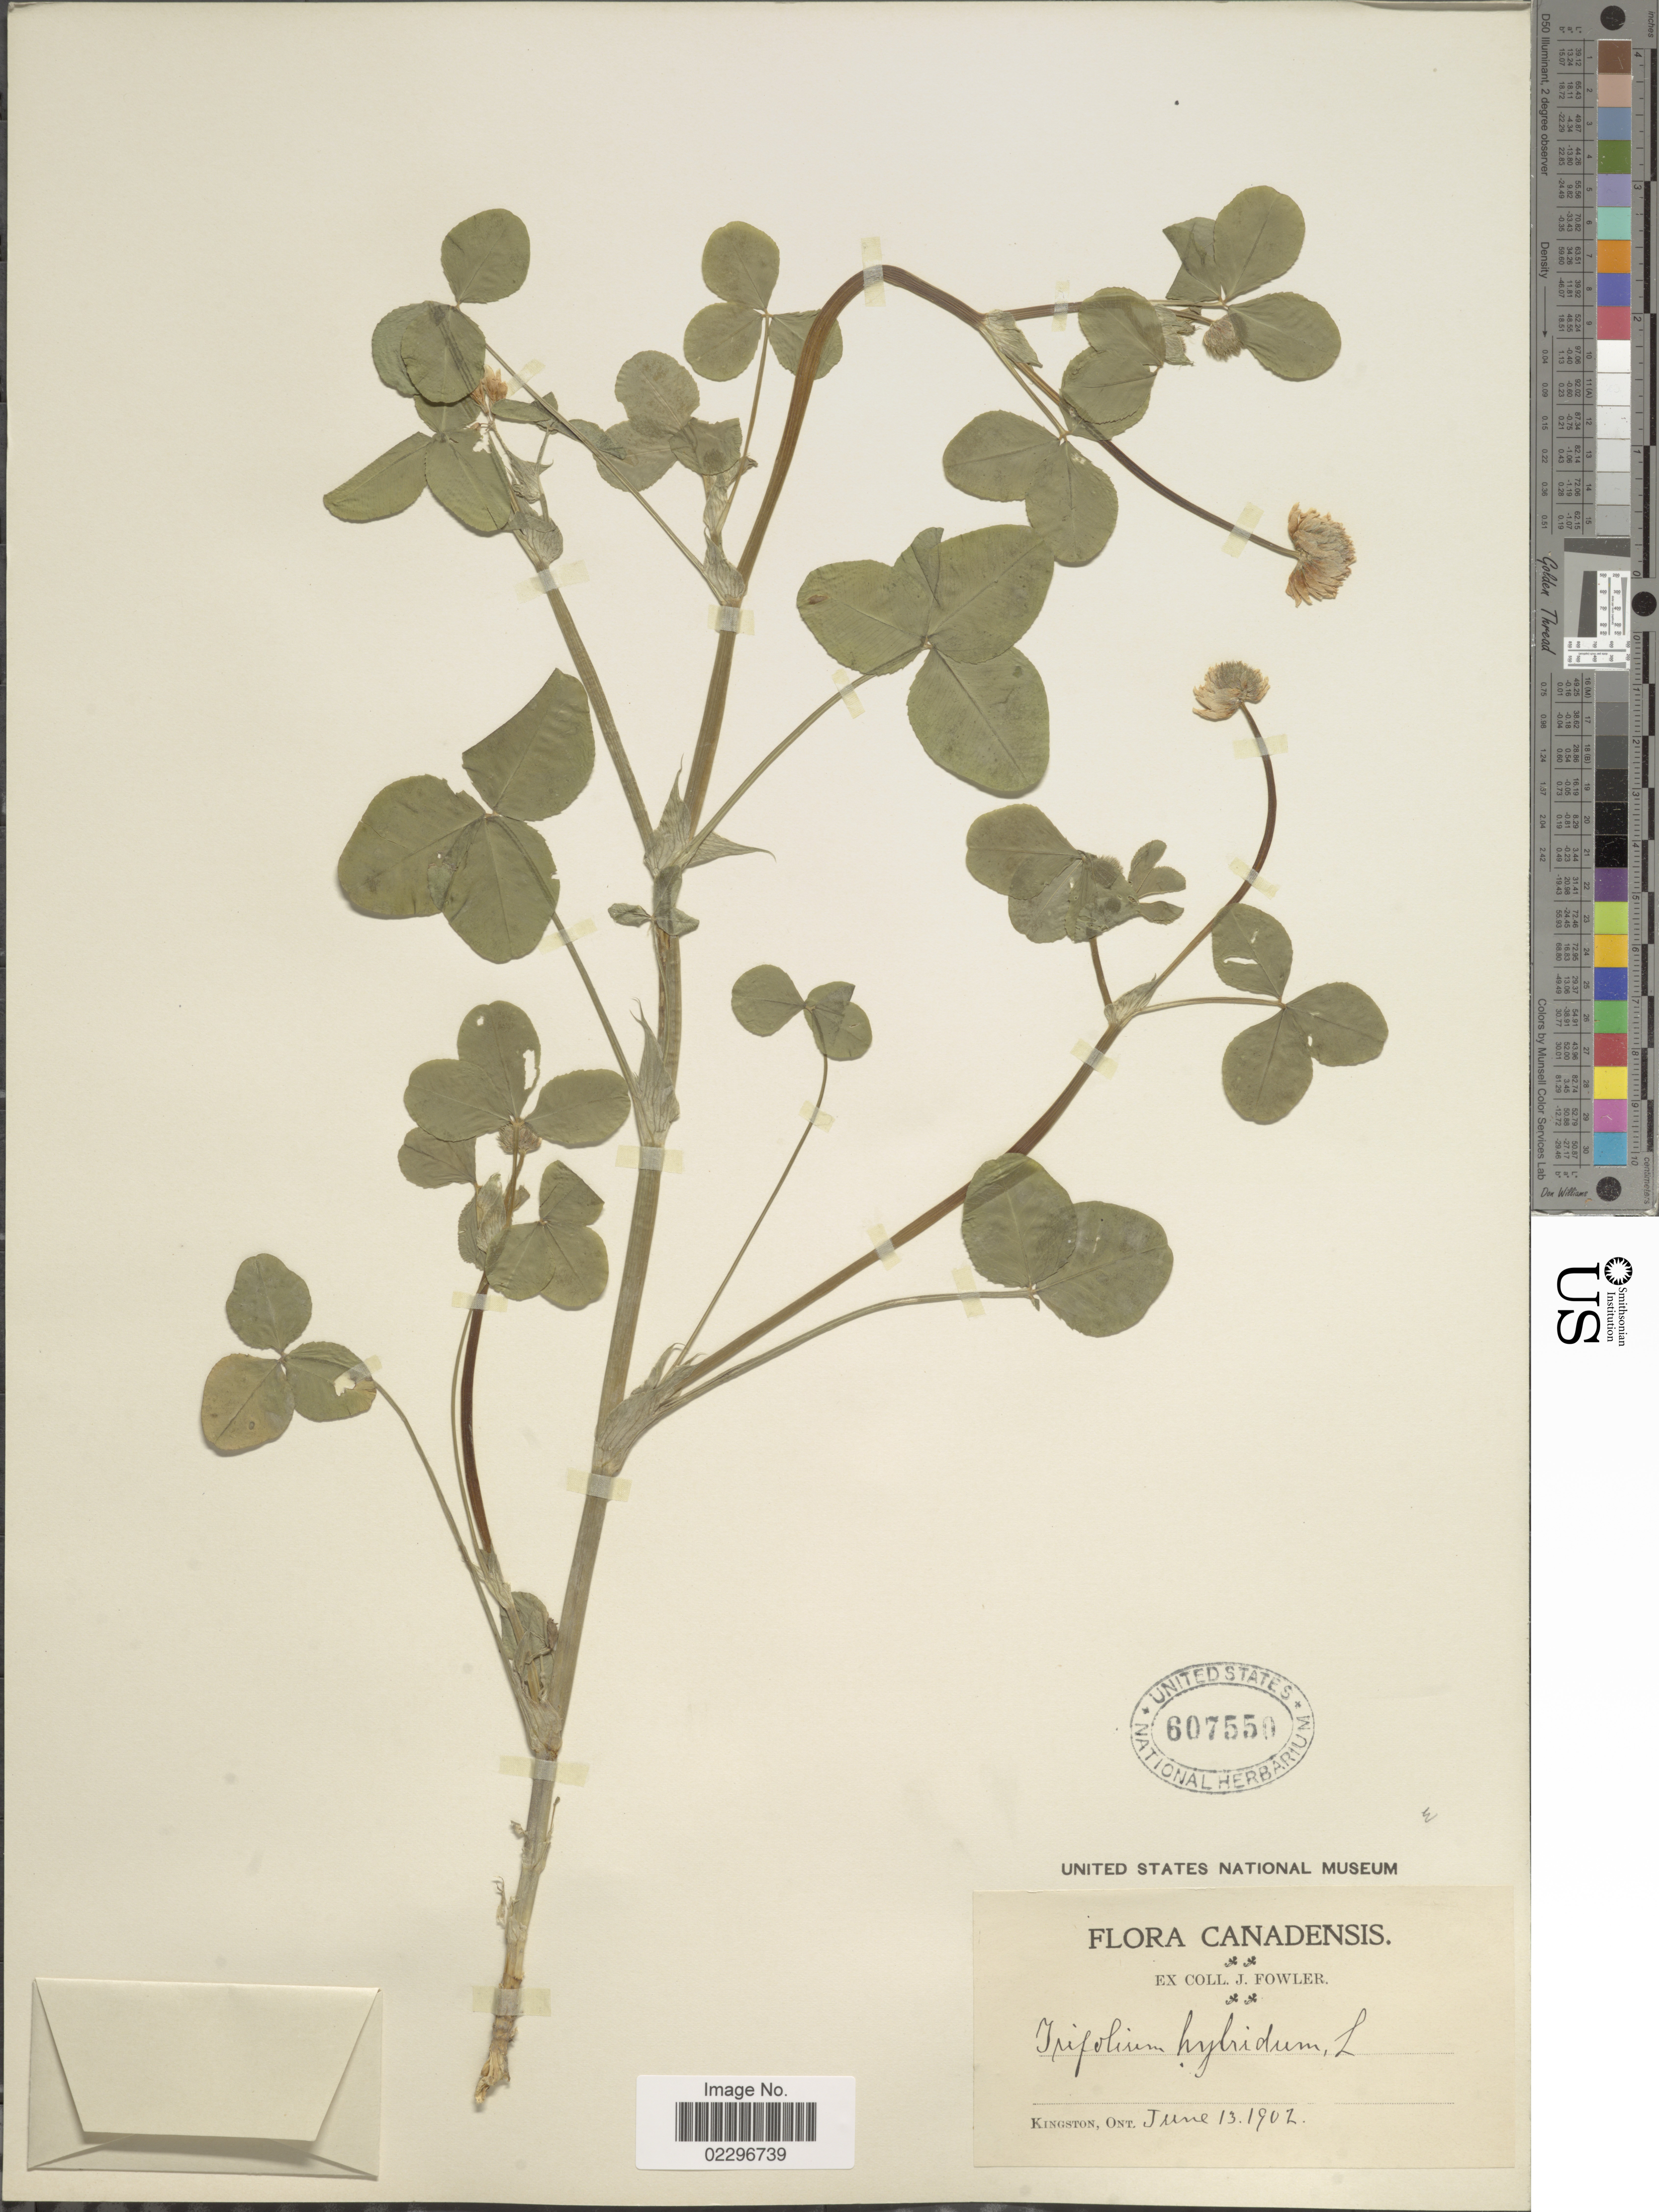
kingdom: Plantae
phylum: Tracheophyta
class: Magnoliopsida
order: Fabales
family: Fabaceae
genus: Trifolium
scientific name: Trifolium hybridum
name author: L.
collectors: ex herb. J. Fowler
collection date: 1902-06-13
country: Canada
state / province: Ontario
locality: Kingston, Ont.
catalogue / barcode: US 607550